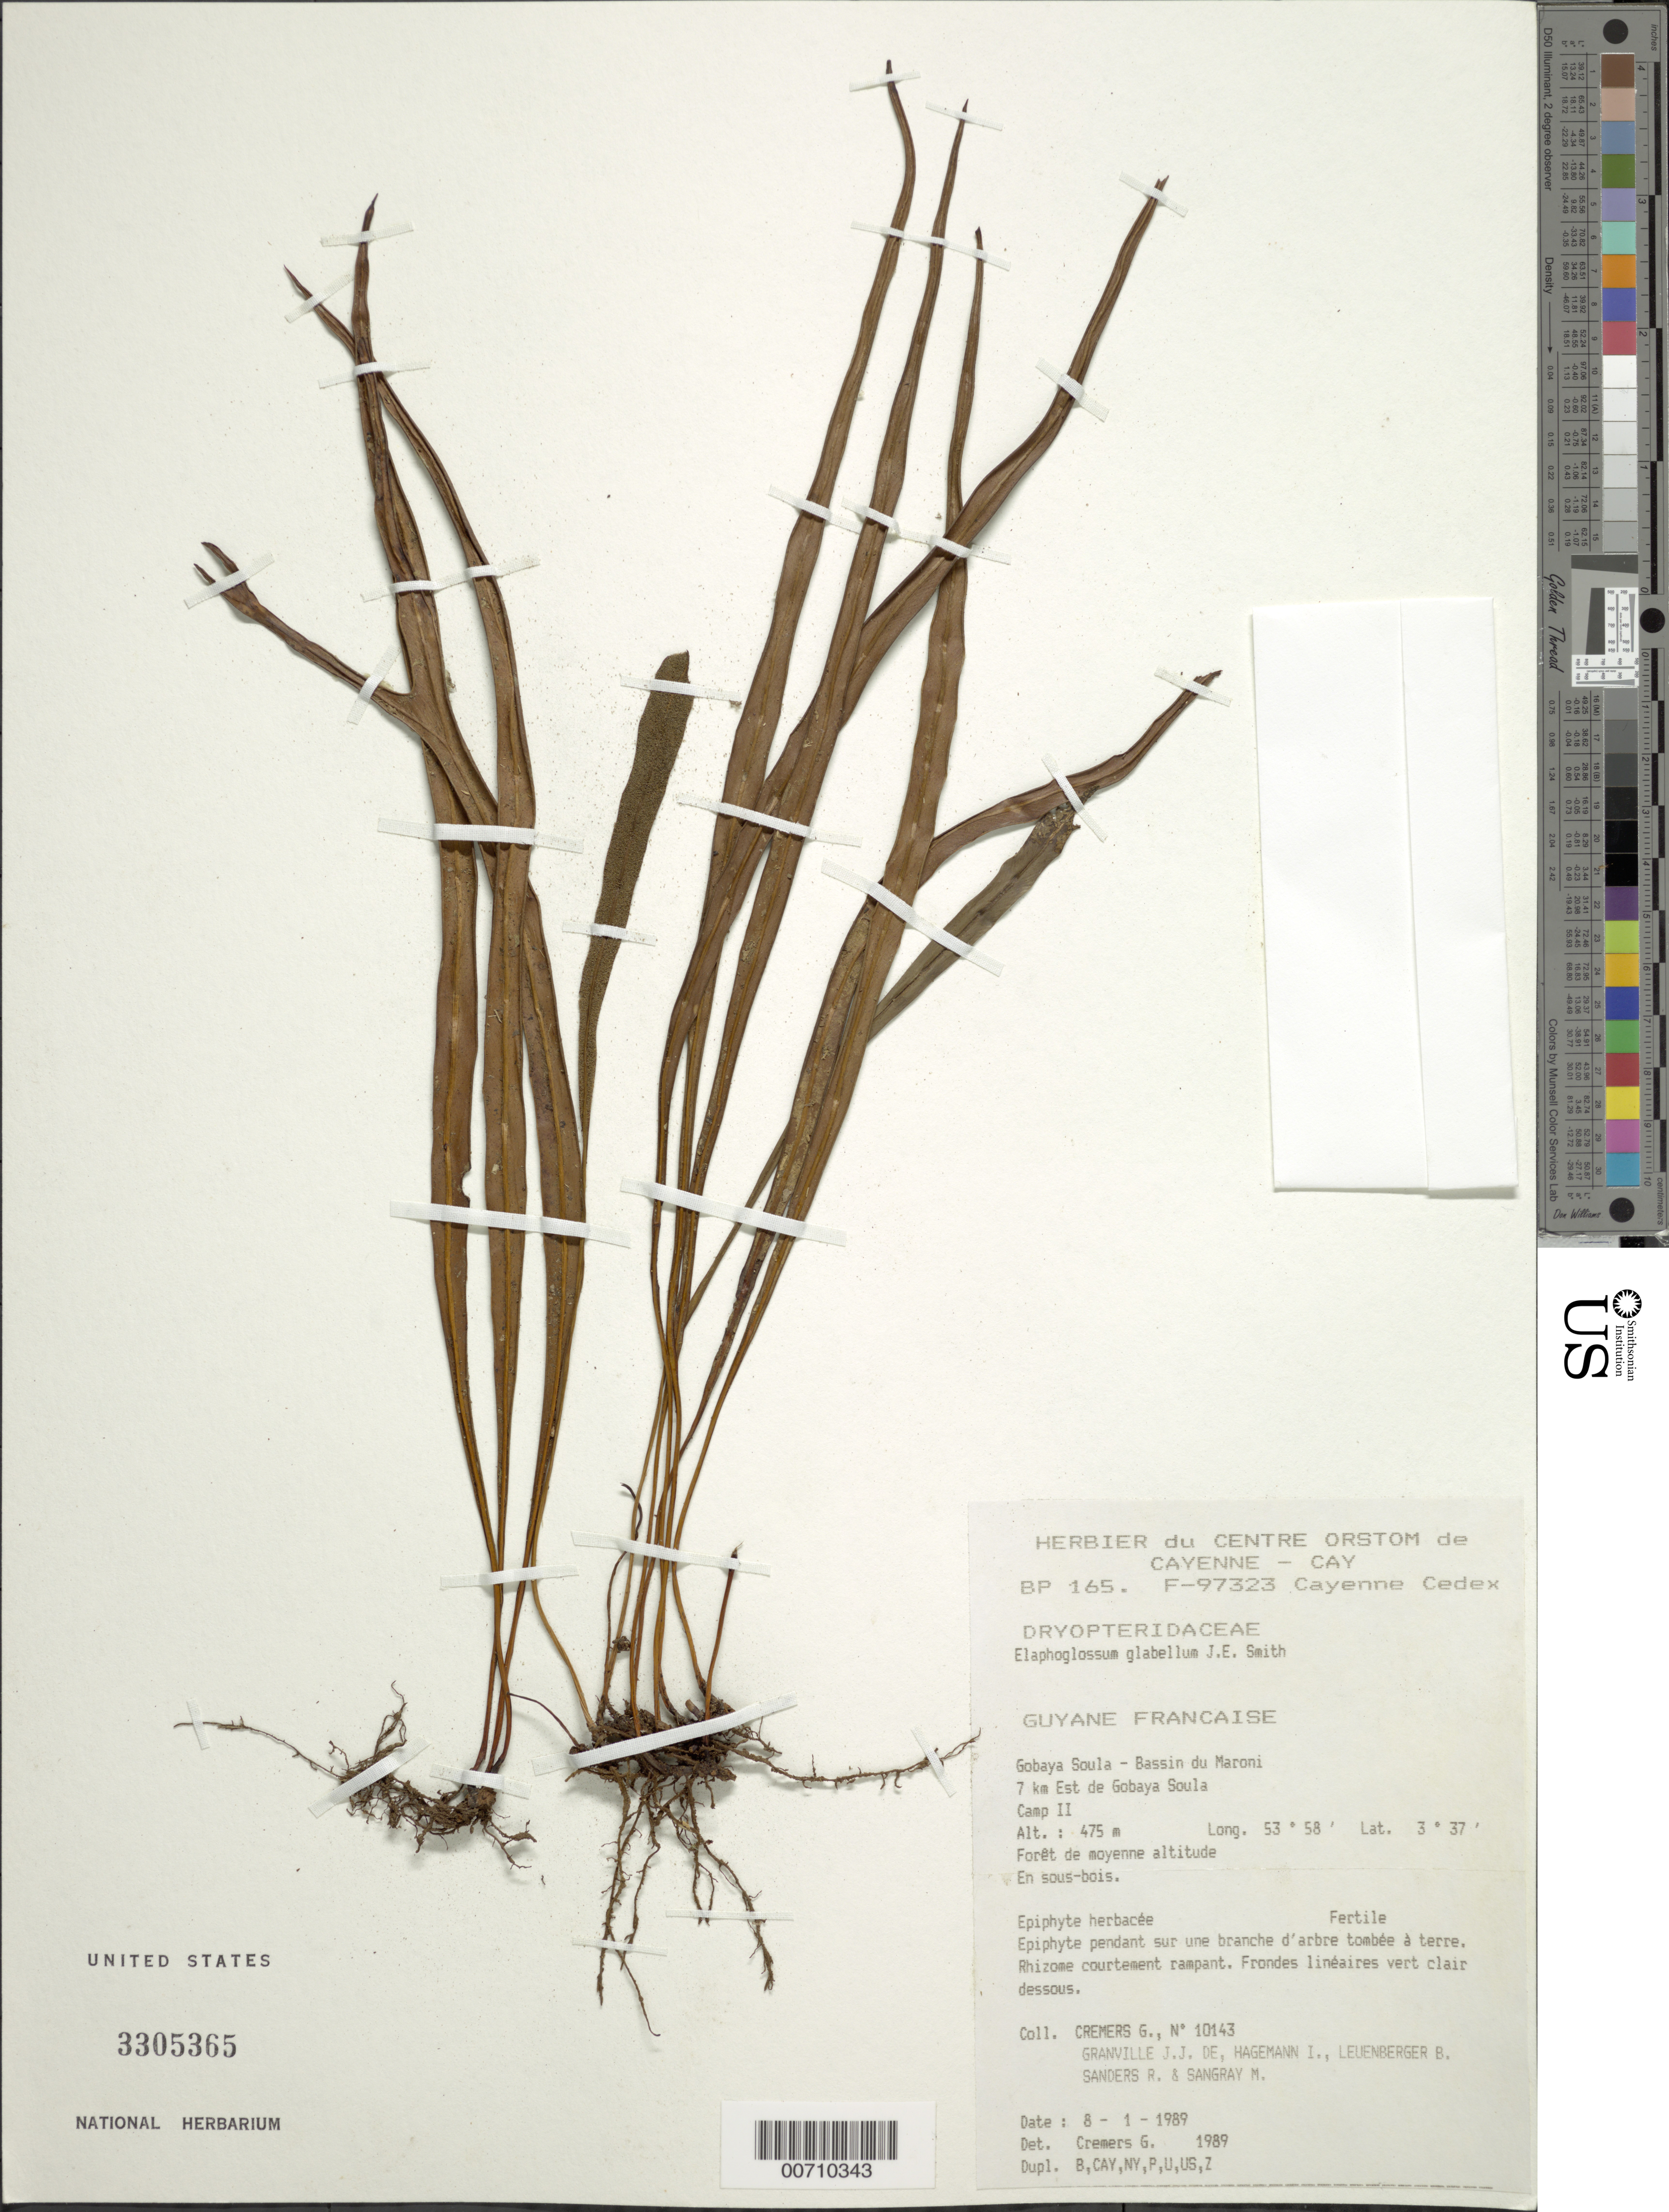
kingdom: Plantae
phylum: Tracheophyta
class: Polypodiopsida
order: Polypodiales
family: Dryopteridaceae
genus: Elaphoglossum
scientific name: Elaphoglossum glabellum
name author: J. Sm.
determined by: Cremers, Georges A.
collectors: G. Cremers et al.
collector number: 10143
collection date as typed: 8-Jan-89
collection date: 1989-01-08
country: French Guiana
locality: Gobaya Soula, 7 km Est de, Bassin du Maroni, camp II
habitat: Forêt de moyenne altitude, en sous-bois. Pendant sur une branche d'arbre toumbée à terre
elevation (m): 475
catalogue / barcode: US 3305365